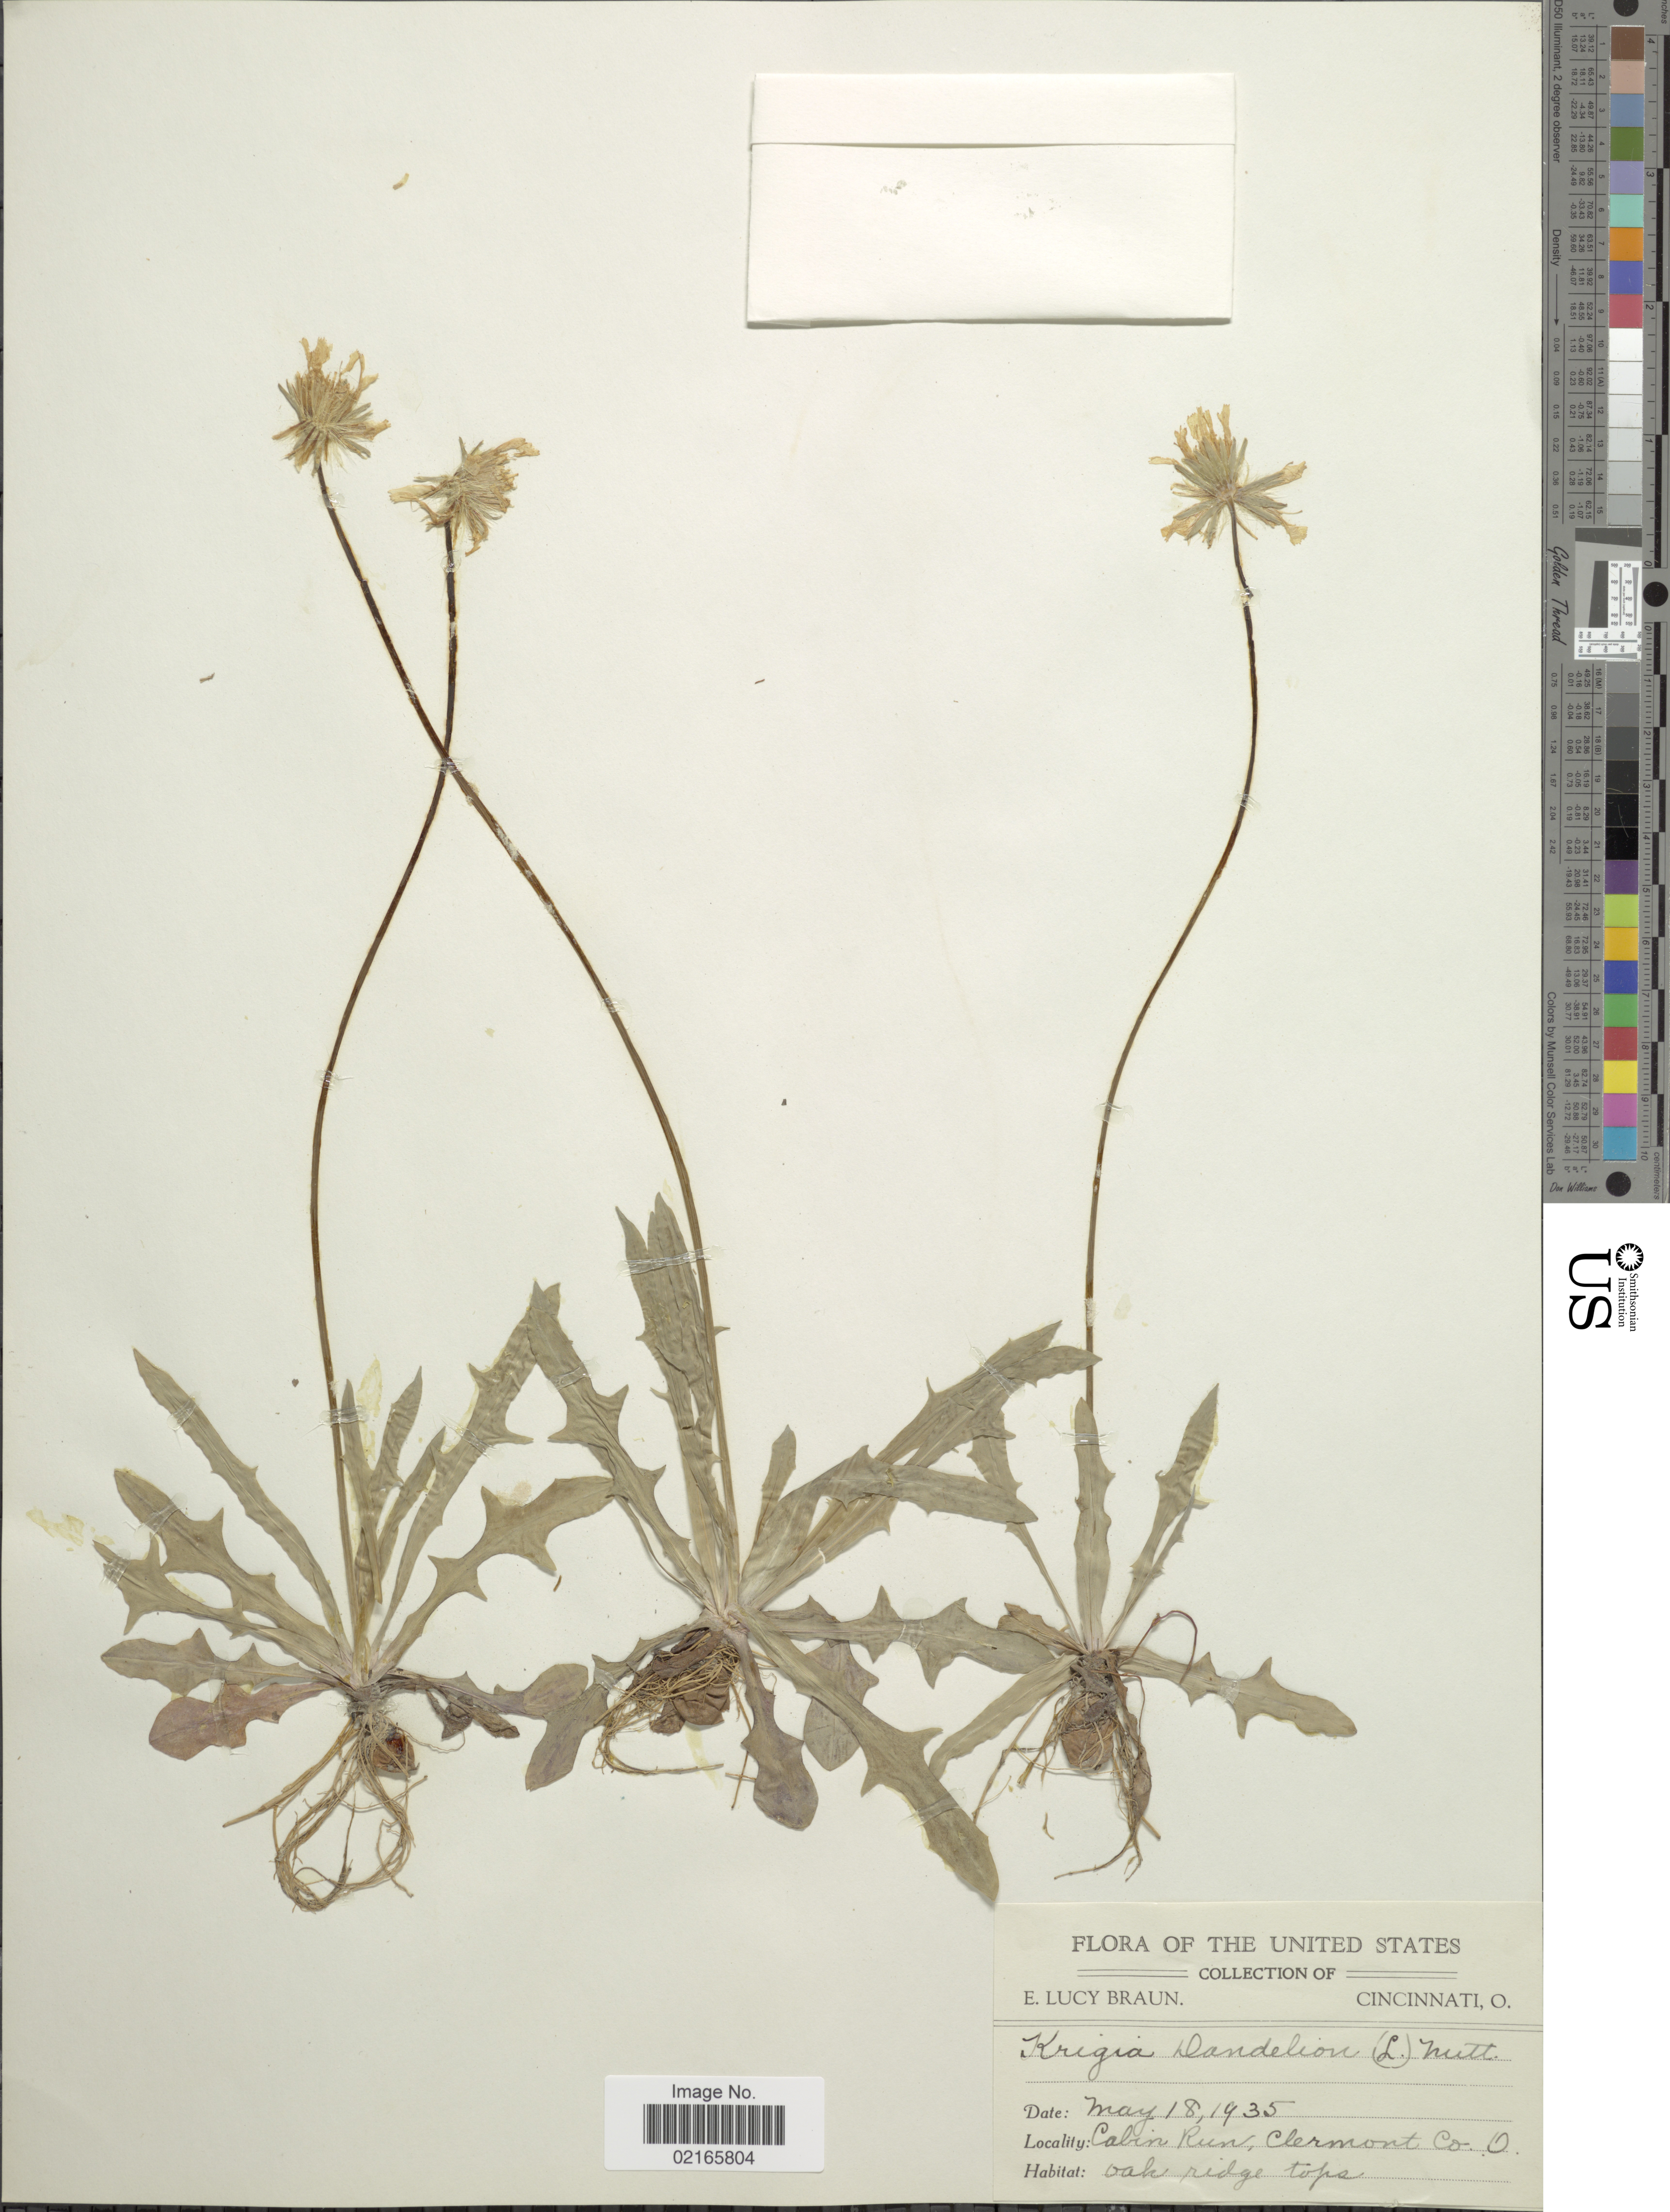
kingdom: Plantae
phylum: Tracheophyta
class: Magnoliopsida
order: Asterales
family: Asteraceae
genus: Krigia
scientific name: Krigia dandelion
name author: (L.) Nutt.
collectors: E. L. Braun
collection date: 1935-05-18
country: United States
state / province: Ohio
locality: Cabin Run, Clermont Co., oak ridge tops, Cincinnati O.